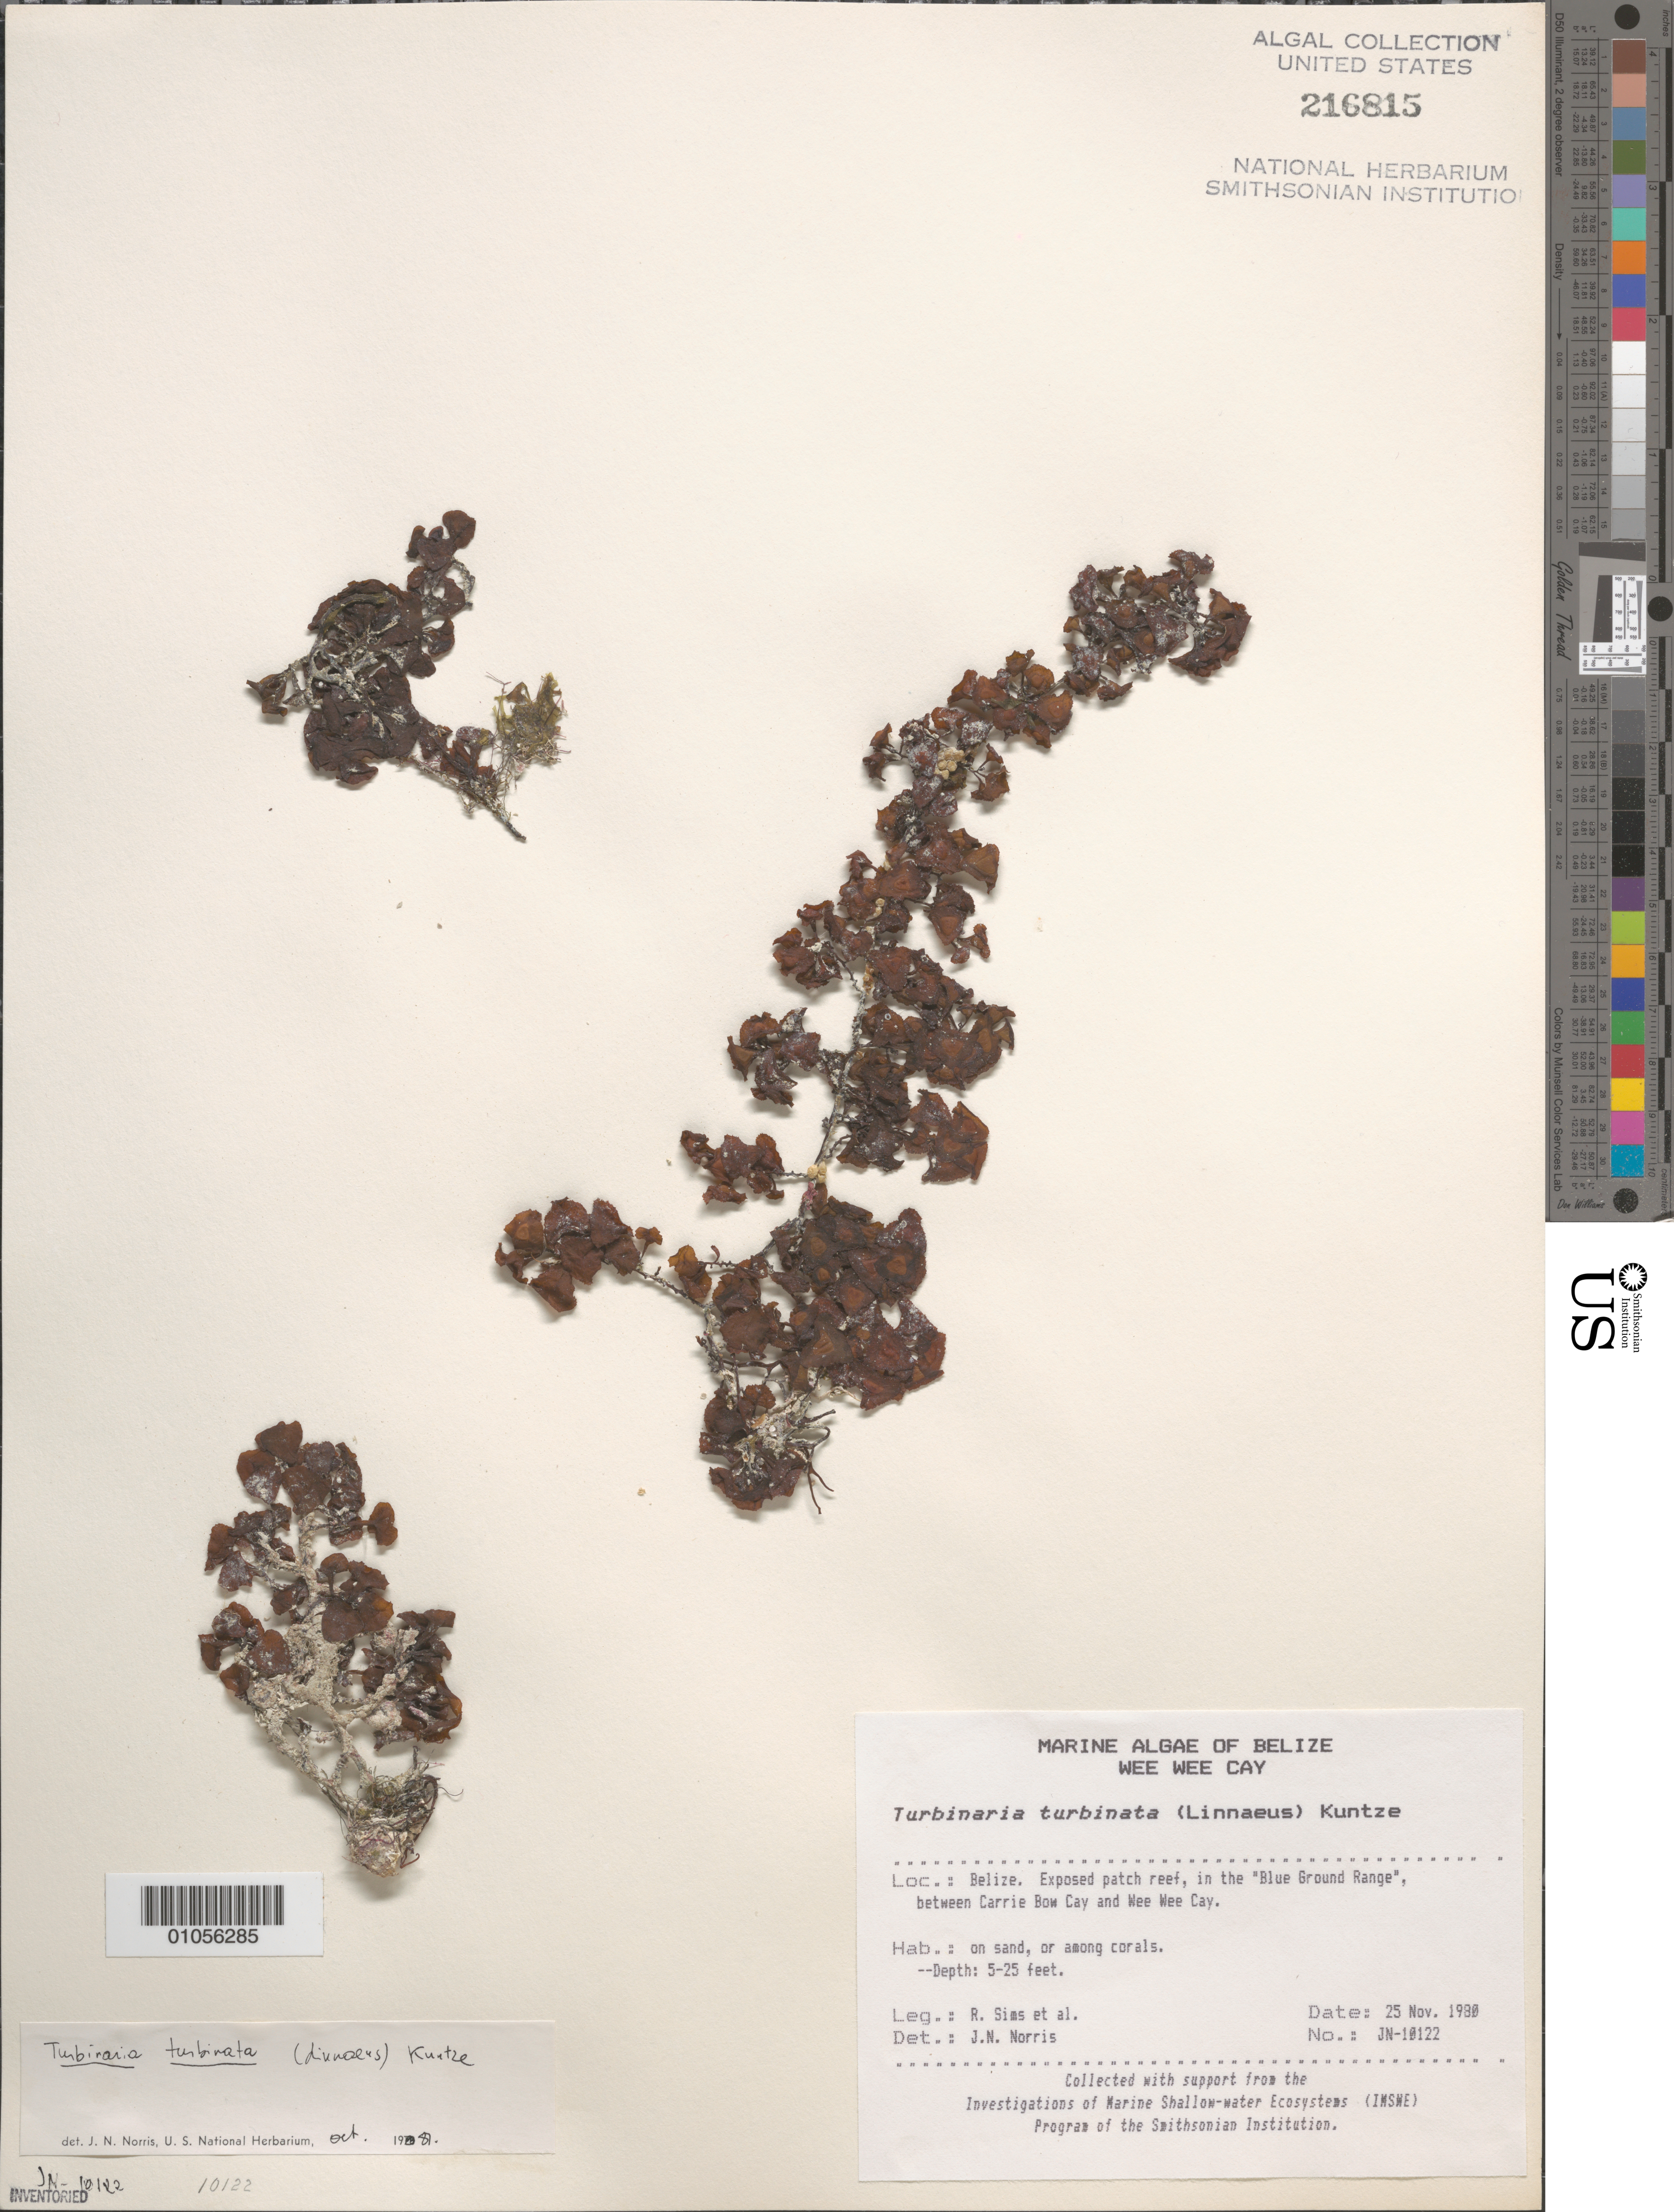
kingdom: Chromista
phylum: Ochrophyta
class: Phaeophyceae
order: Fucales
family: Sargassaceae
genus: Turbinaria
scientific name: Turbinaria turbinata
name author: (L.) Kuntze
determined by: Norris, James N.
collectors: R. H. Sims, P. R. Taylor, M. M. Littler & K. E. Bucher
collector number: JN-10122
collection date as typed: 25 Nov 1980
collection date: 1980-11-25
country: Belize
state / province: Stann Creek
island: Wee Wee Cay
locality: Blue Ground Range between Carrie Bow Cay and Wee Wee Cay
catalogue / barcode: US 216815